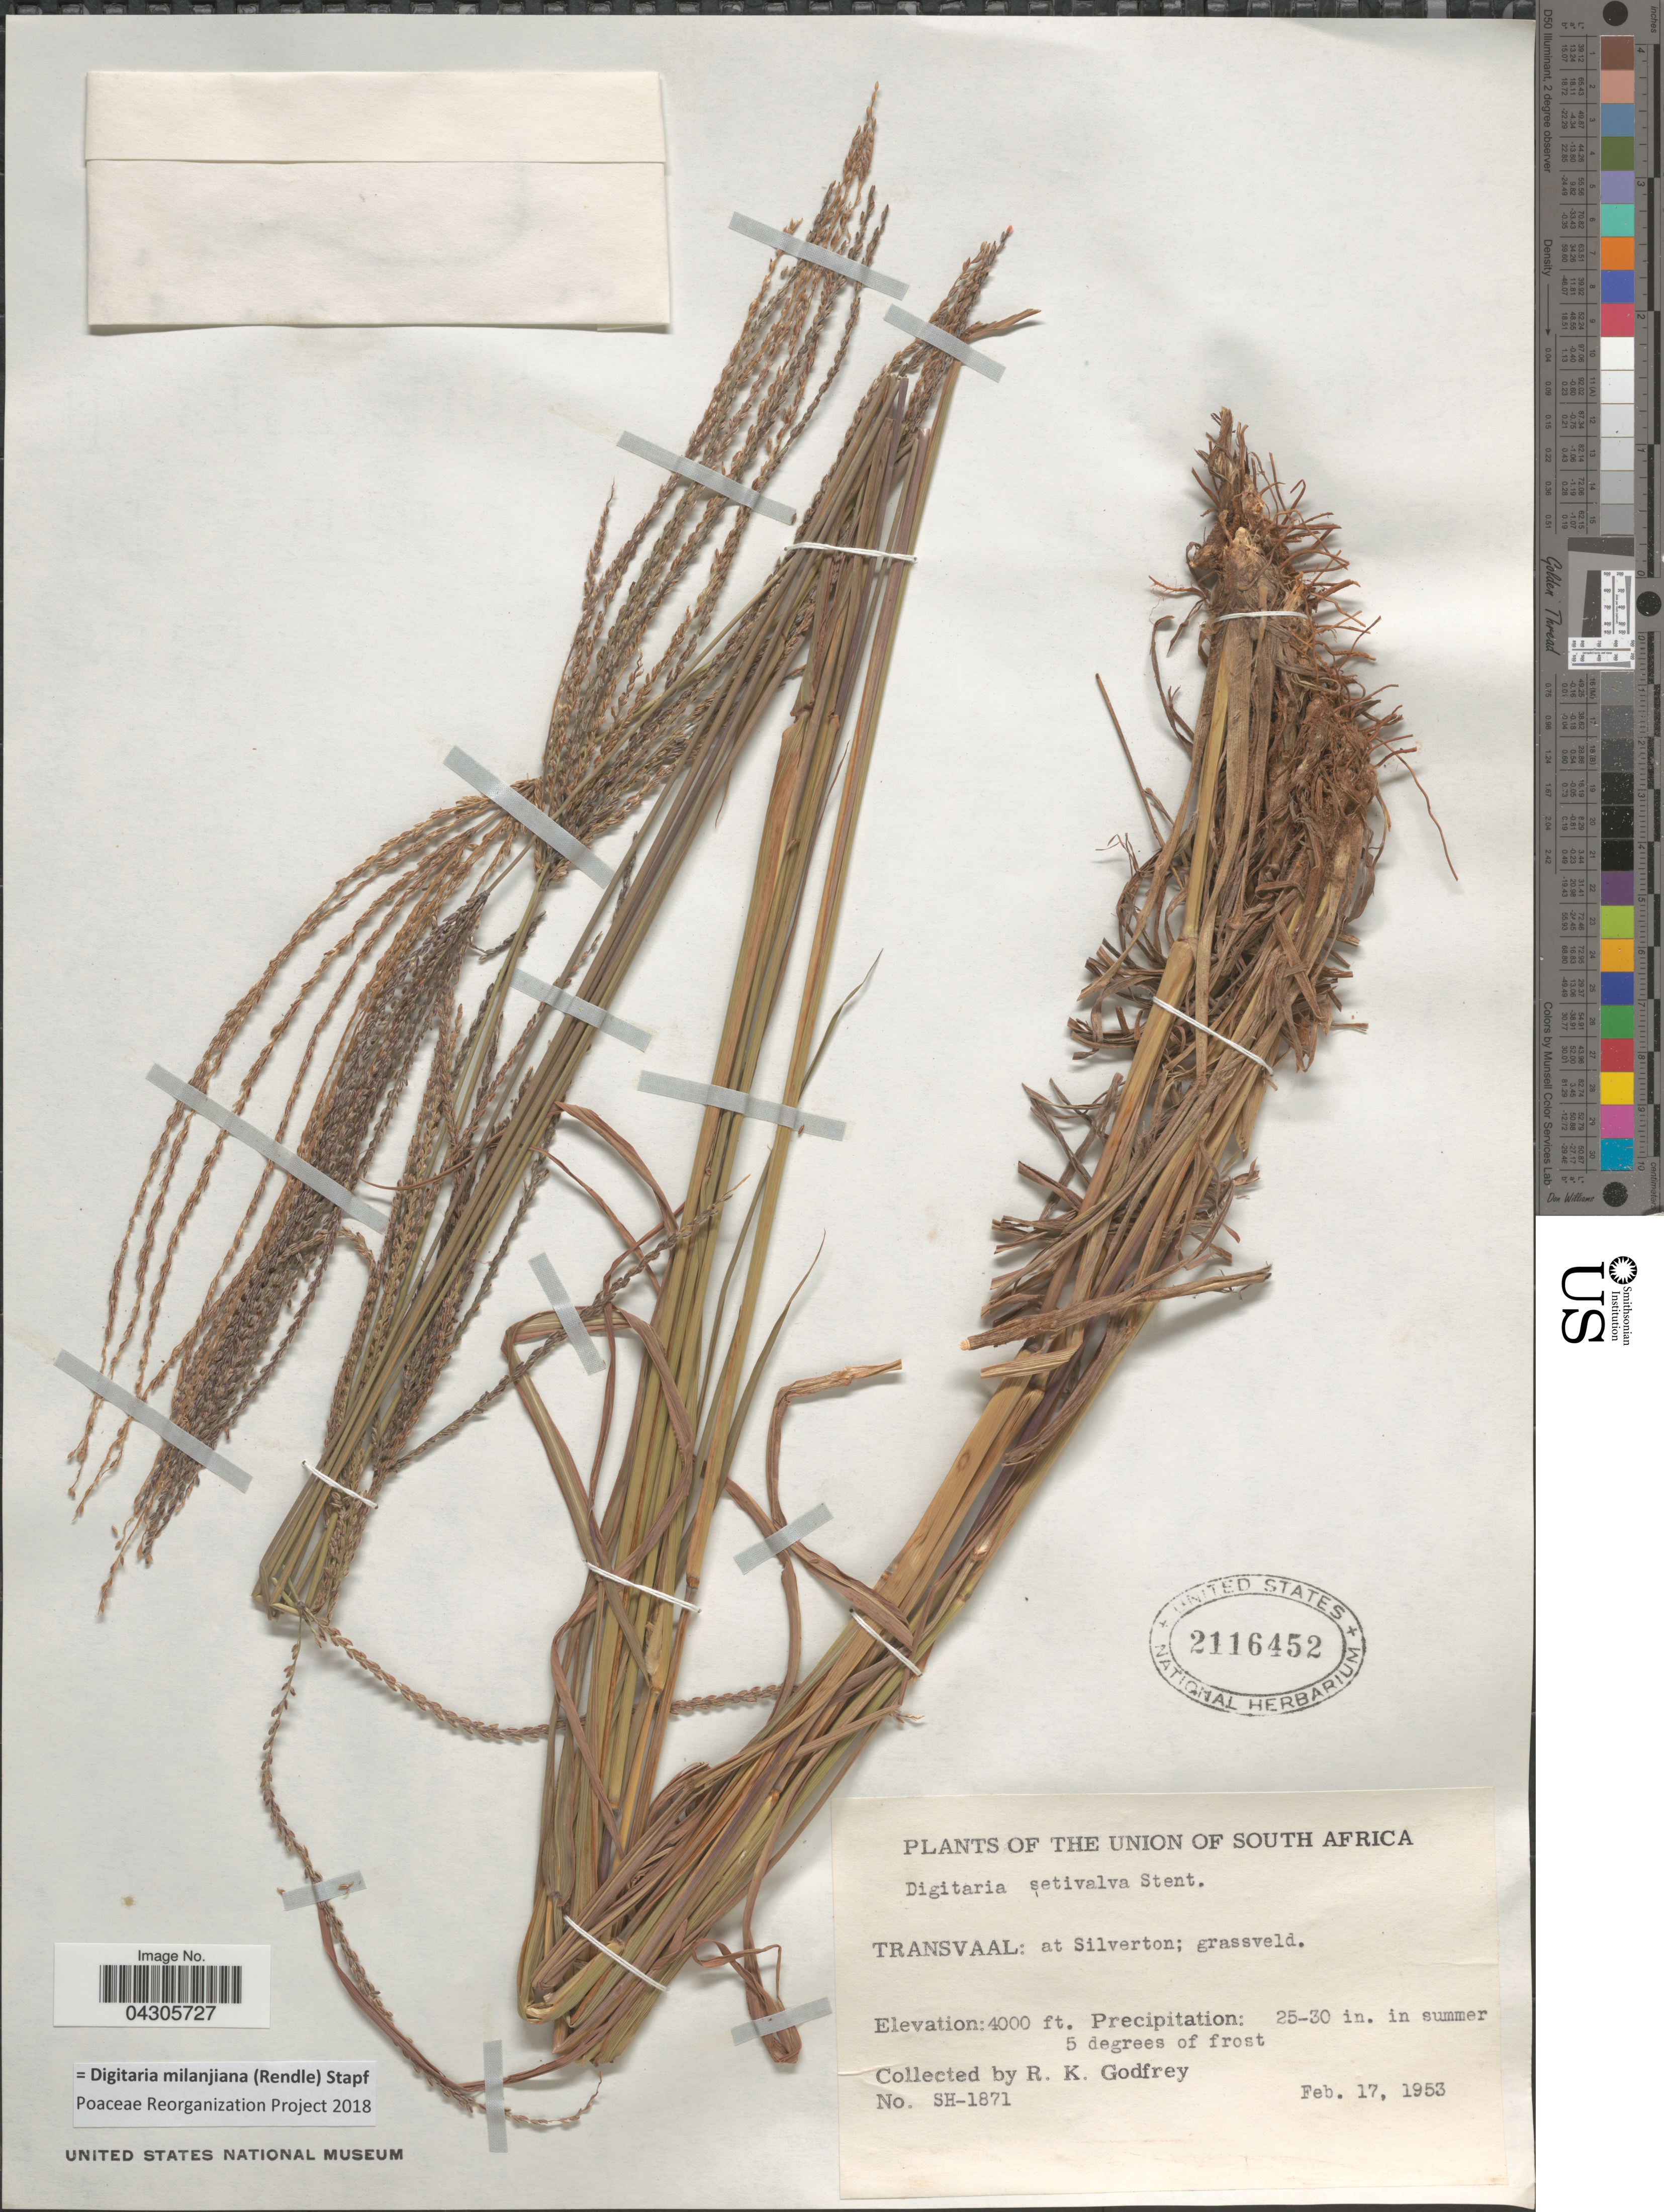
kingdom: Plantae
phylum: Tracheophyta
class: Liliopsida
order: Poales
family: Poaceae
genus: Digitaria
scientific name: Digitaria milanjiana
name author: (Rendle) Stapf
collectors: R. K. Godfrey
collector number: SH-1871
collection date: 1953-02-17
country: South Africa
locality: The Union Of South Africa. Transvaal: at Silverton; grassveld.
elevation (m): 1219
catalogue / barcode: US 2116452